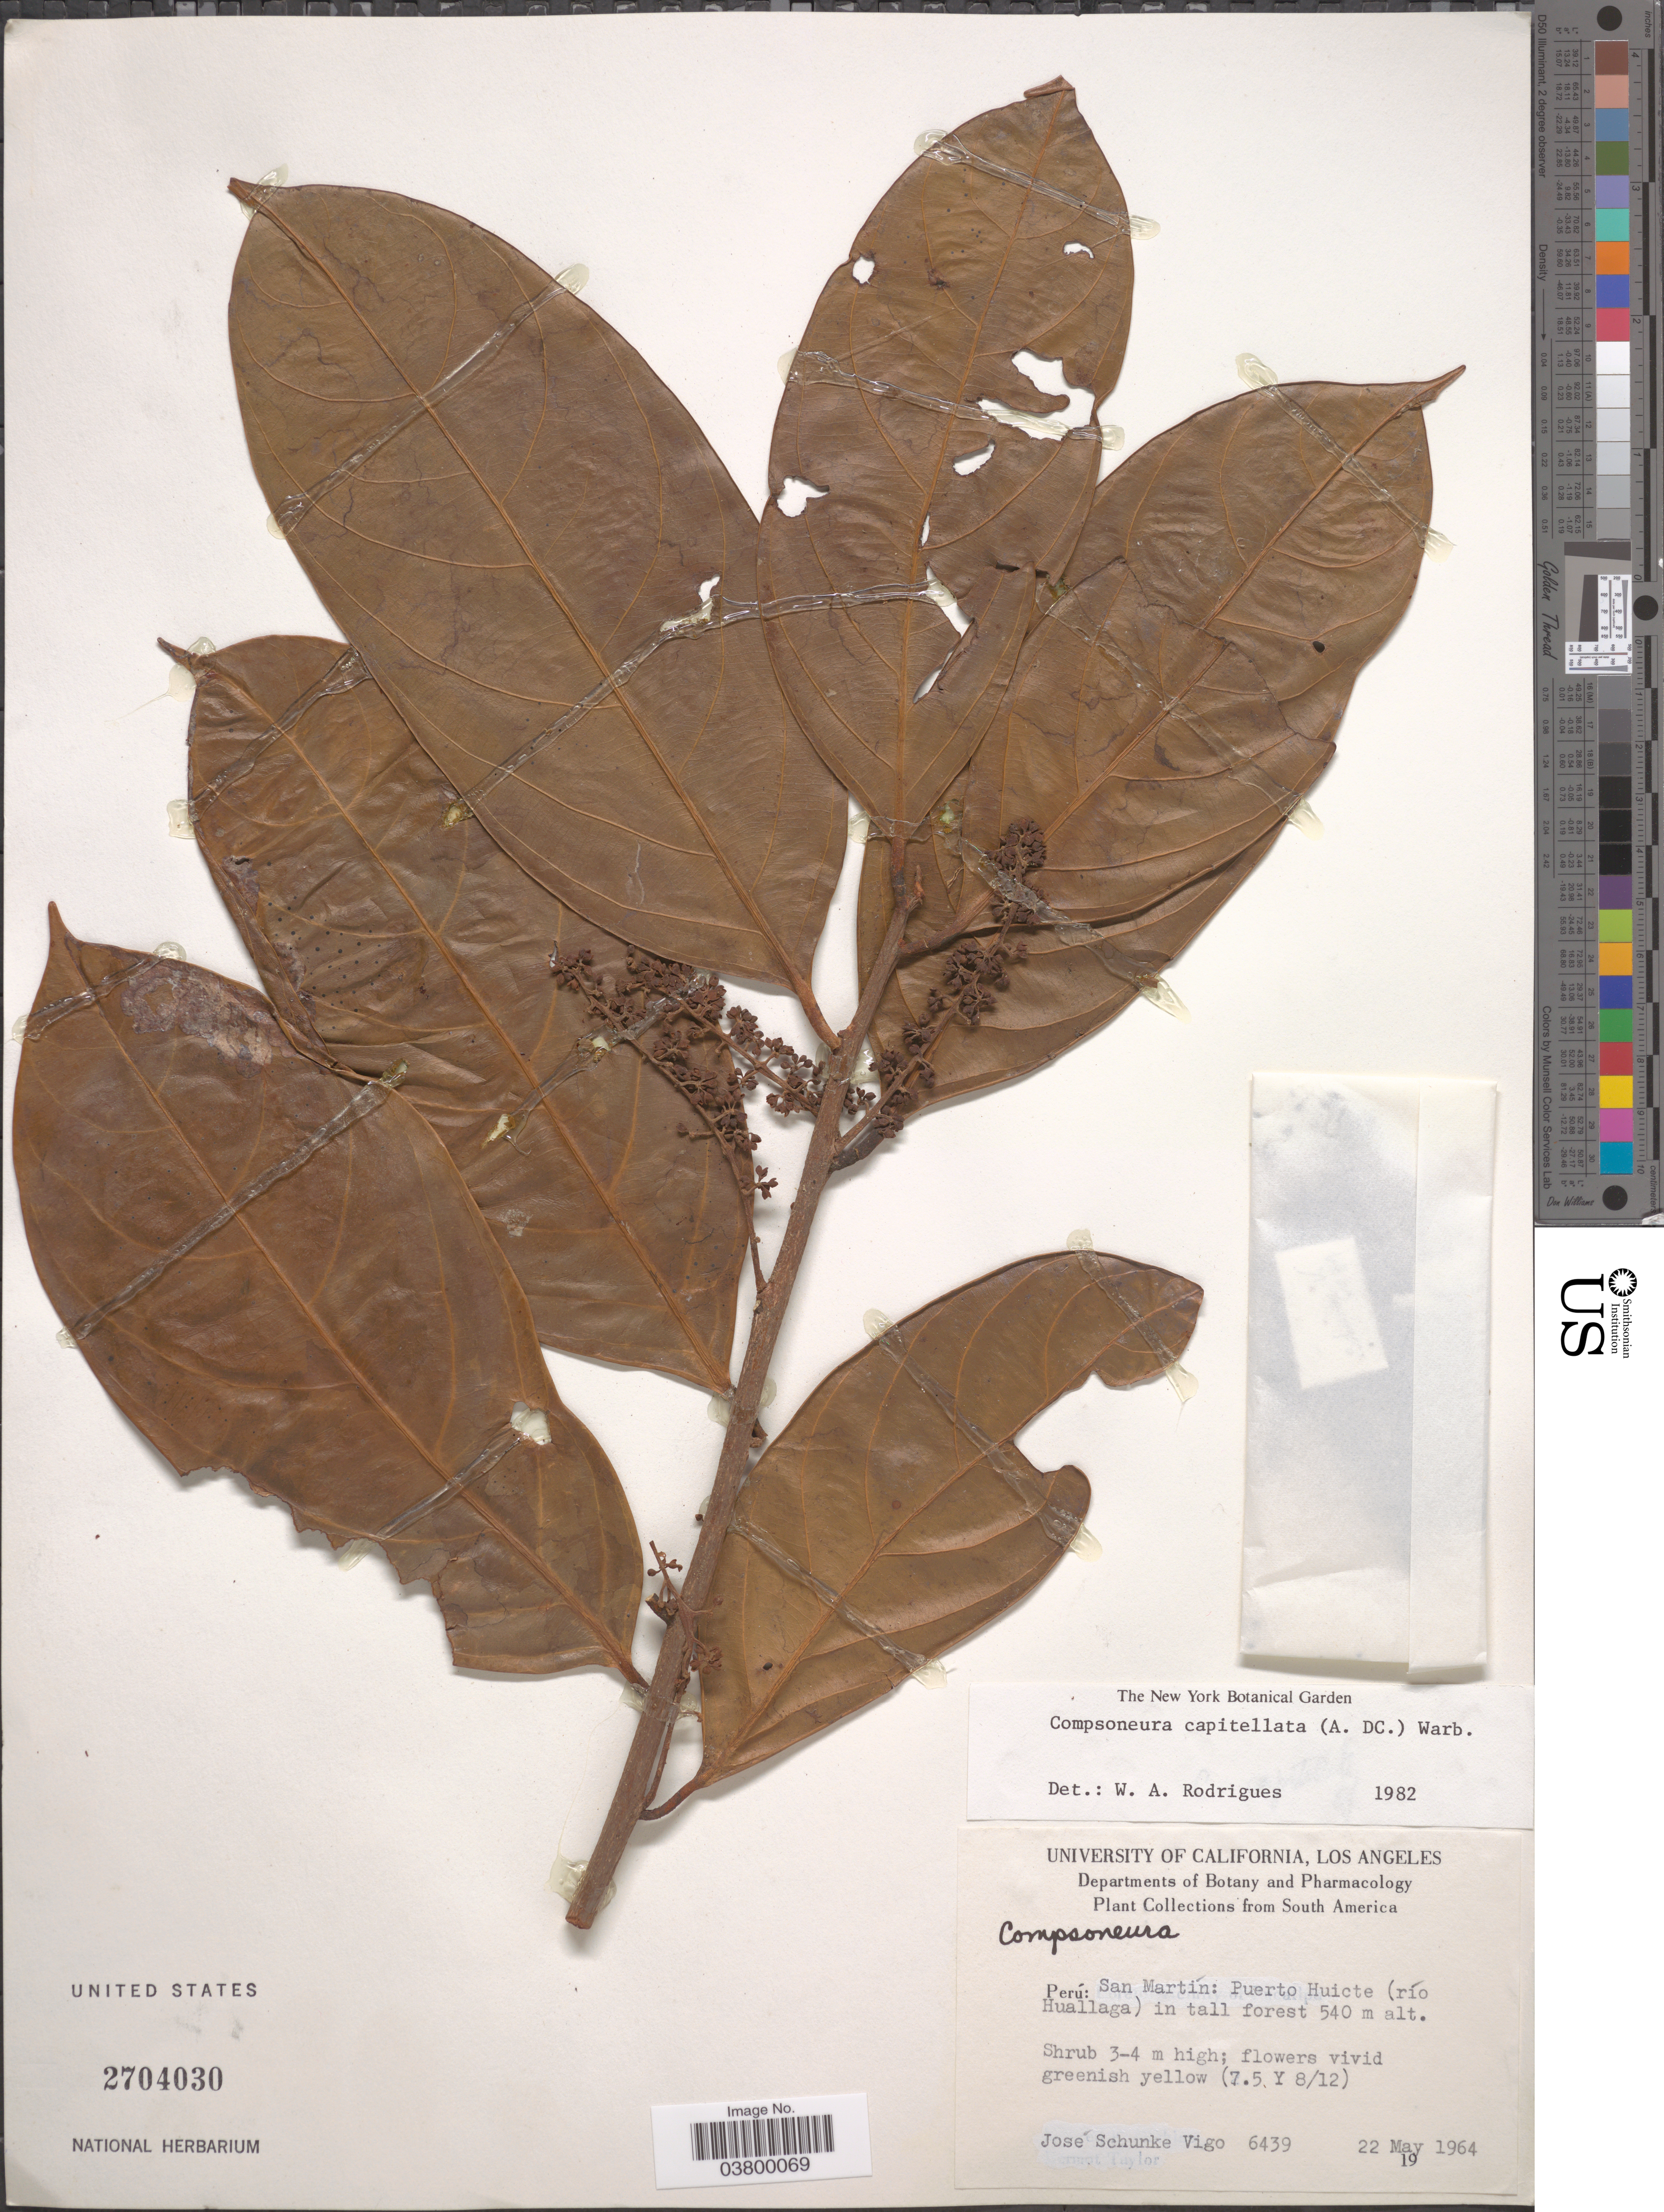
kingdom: Plantae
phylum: Tracheophyta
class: Magnoliopsida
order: Magnoliales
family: Myristicaceae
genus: Compsoneura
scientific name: Compsoneura capitellata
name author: (A. DC.) Warb.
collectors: J. Schunke Vigo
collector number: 6493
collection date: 1964-05-22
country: Peru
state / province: San Martín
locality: Puerto Huicte (río Huallaga).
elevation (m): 540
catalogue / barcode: US 2704030